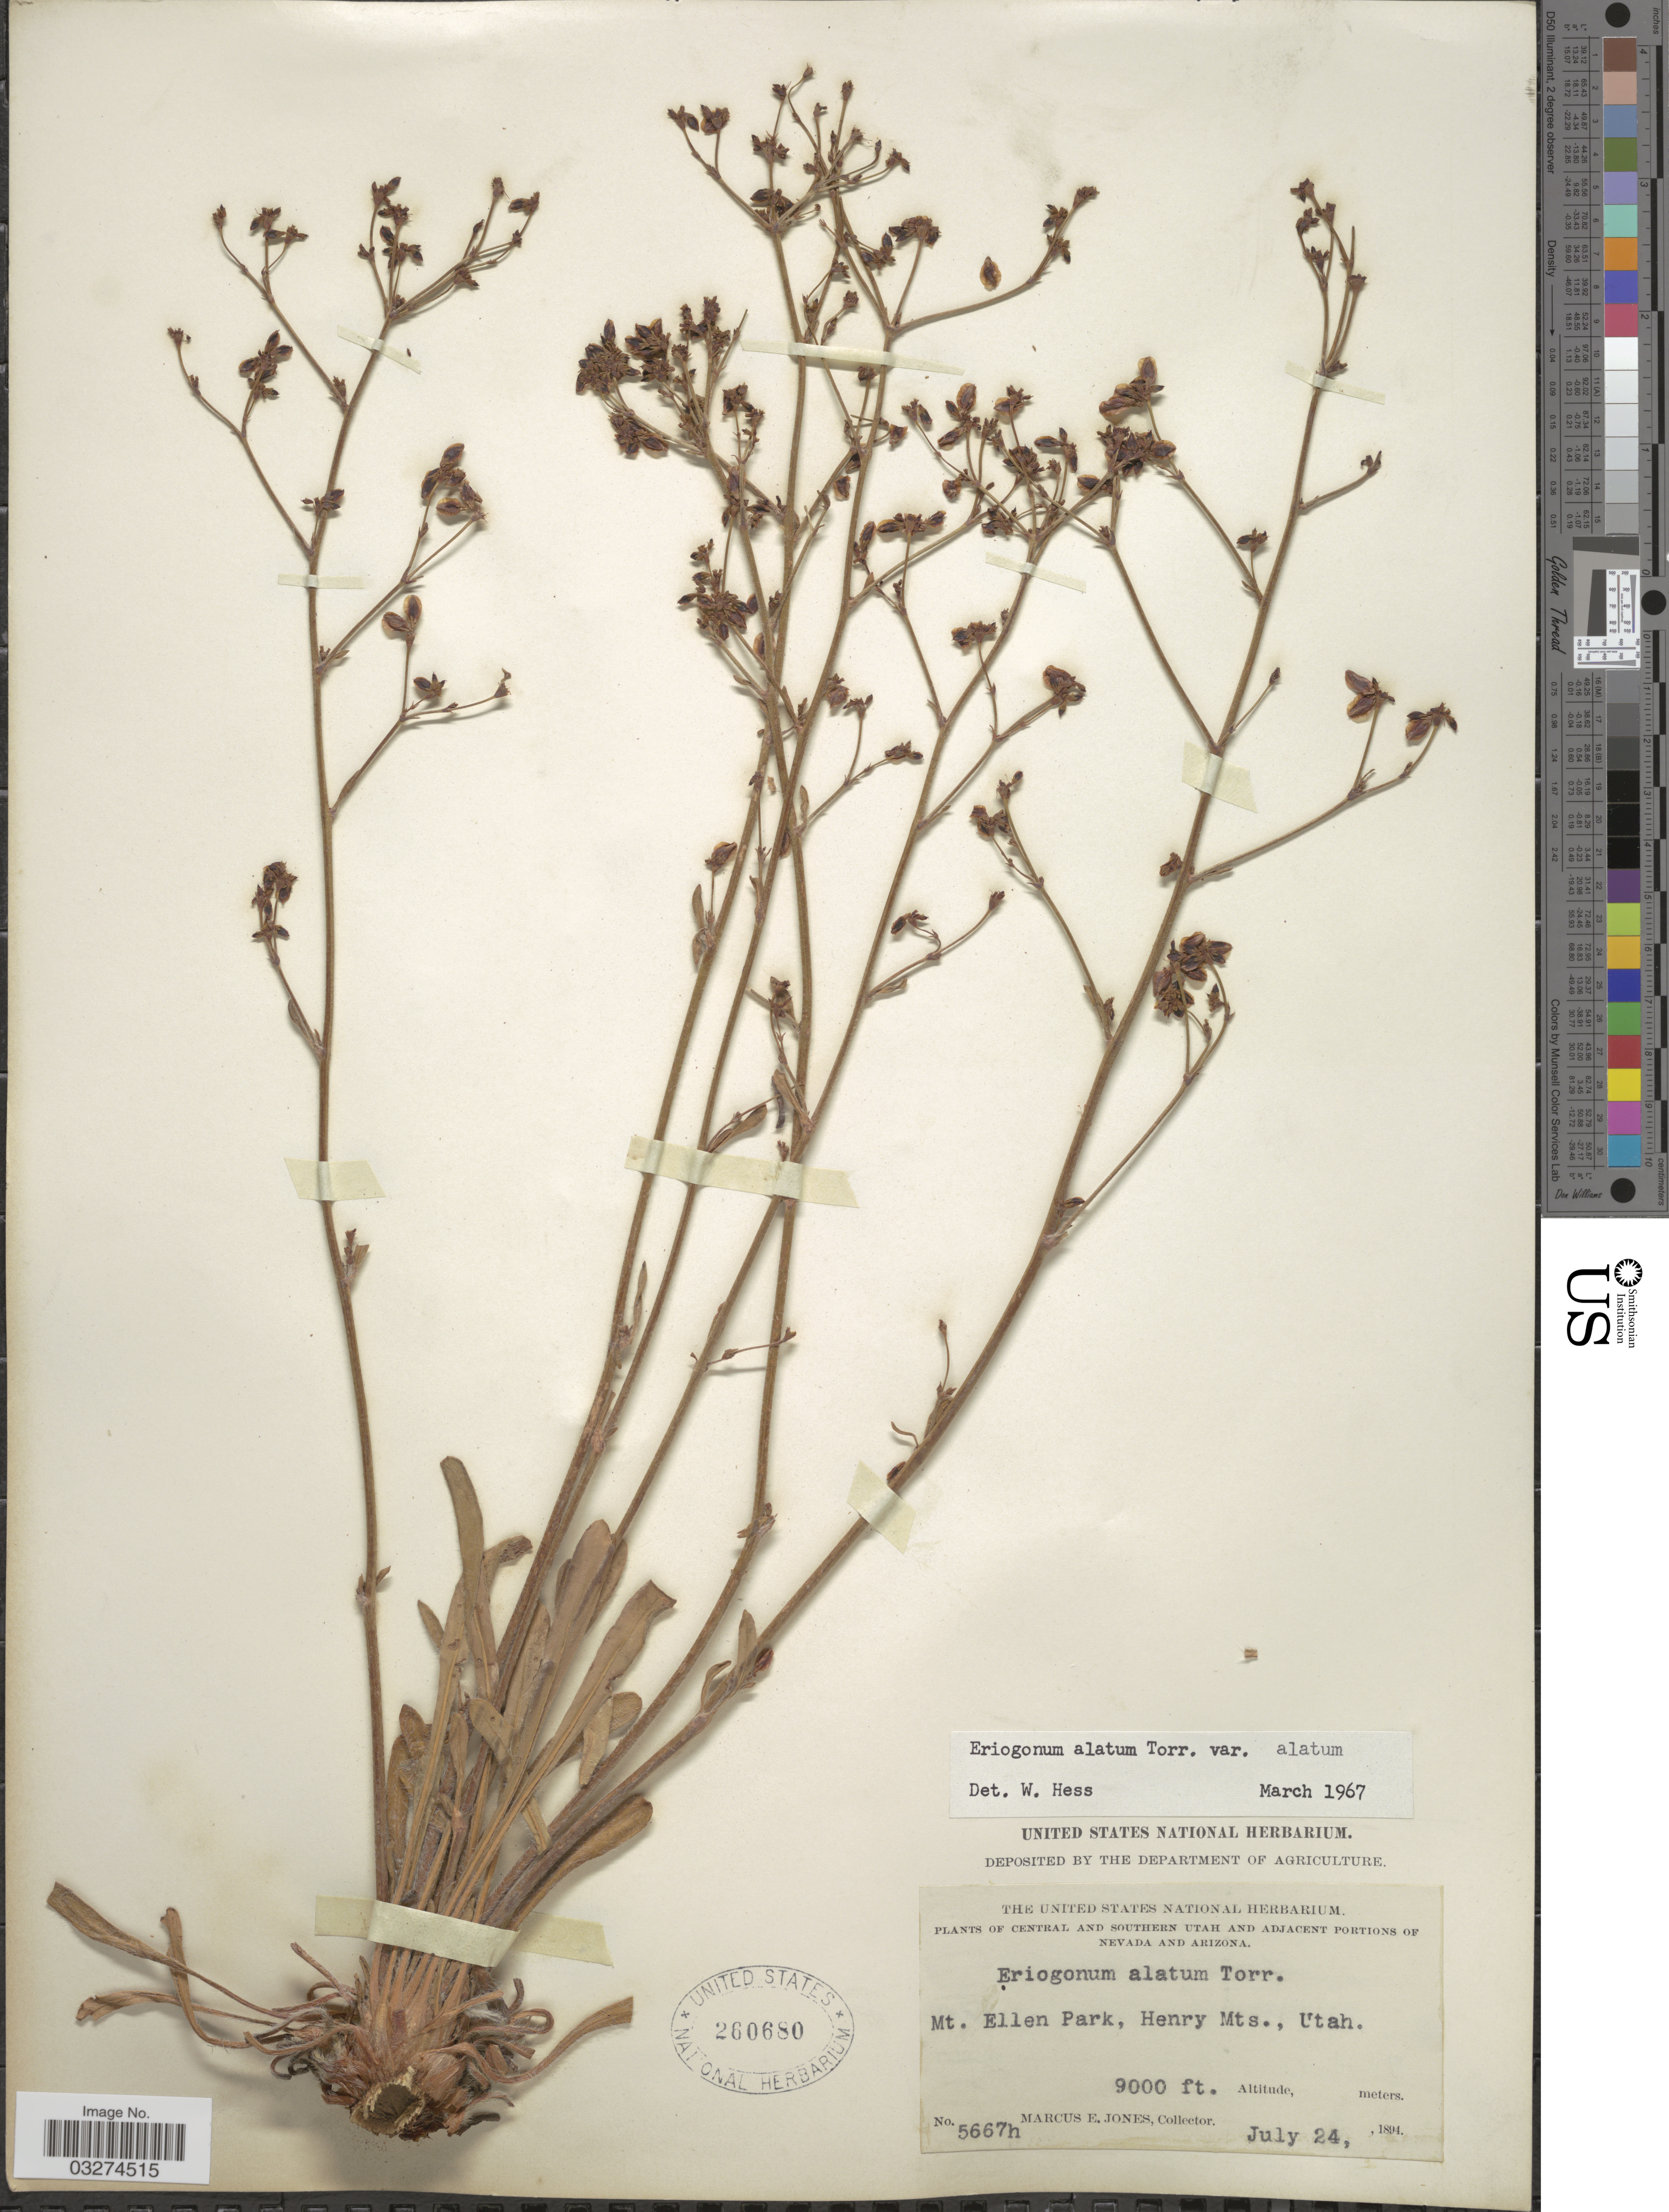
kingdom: Plantae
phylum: Tracheophyta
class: Magnoliopsida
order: Caryophyllales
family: Polygonaceae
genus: Eriogonum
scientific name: Eriogonum alatum var. alatum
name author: Torr.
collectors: M. E. Jones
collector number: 5667h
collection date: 1894-07-24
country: United States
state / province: Utah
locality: Central and Southern Utah. Mt. Ellen Park, Henry Mts.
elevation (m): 2743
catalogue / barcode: US 260680